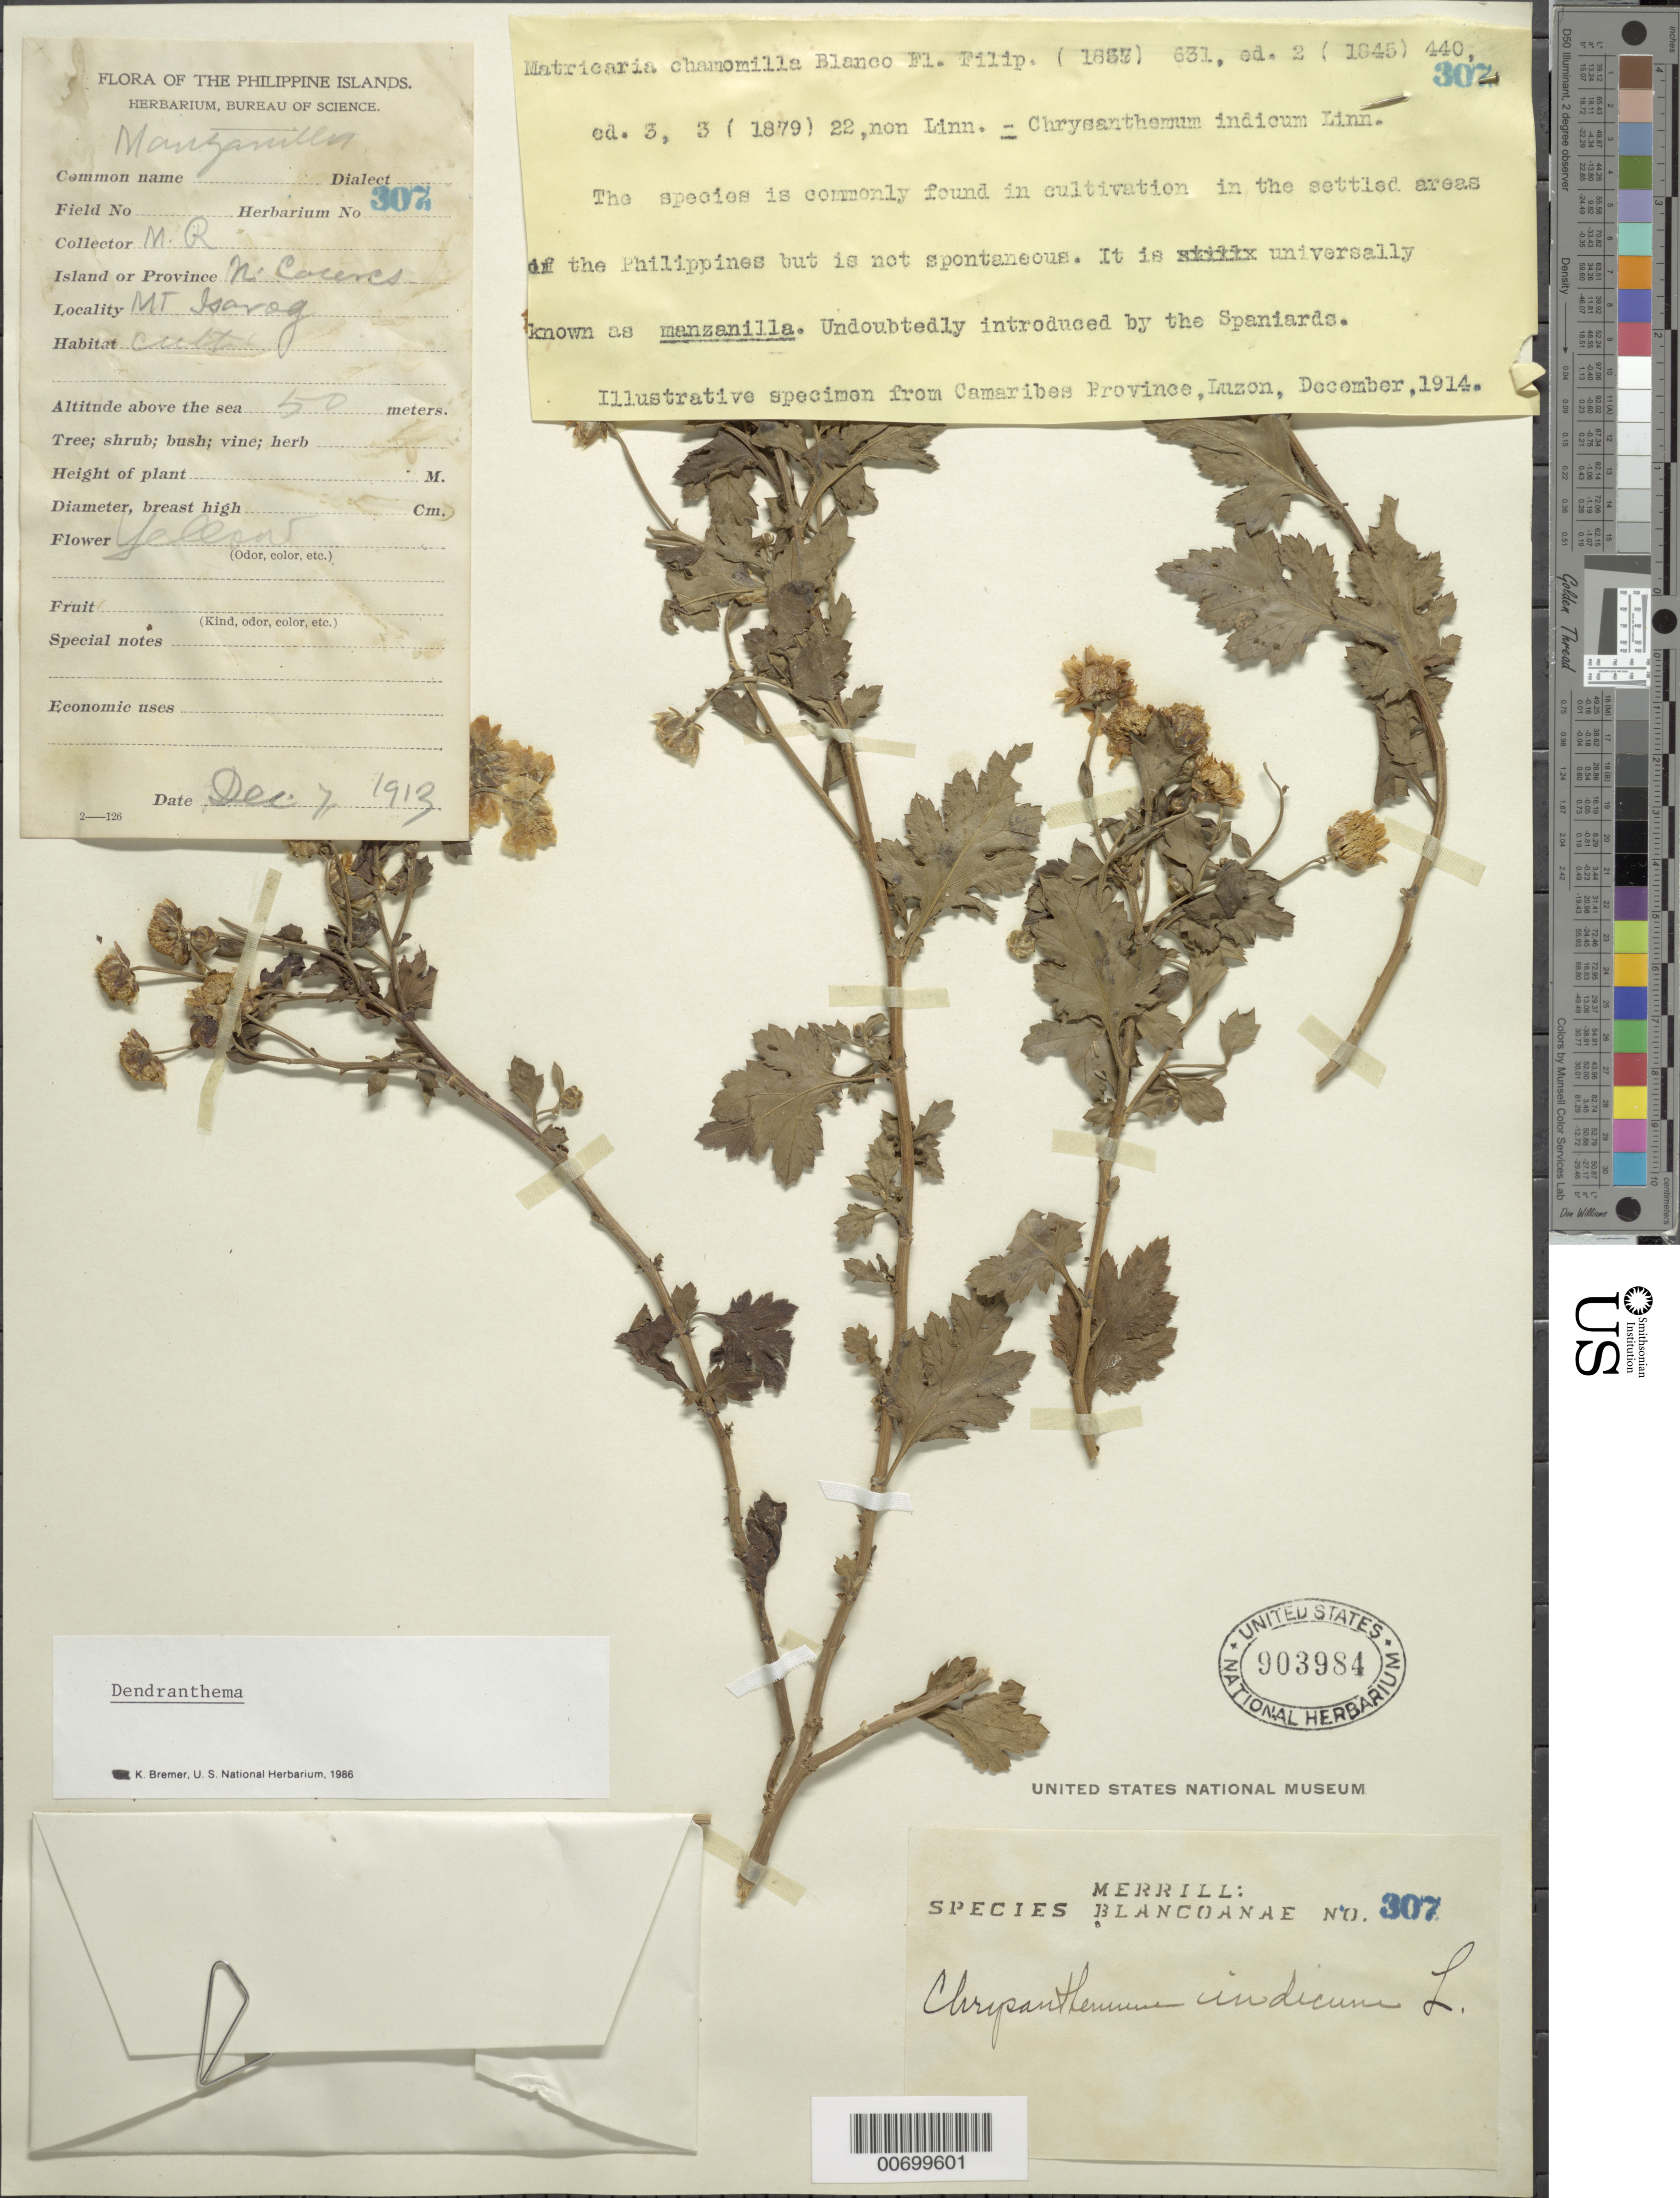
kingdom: Plantae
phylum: Tracheophyta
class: Magnoliopsida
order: Asterales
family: Asteraceae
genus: Dendranthema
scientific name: Dendranthema indicum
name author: (L.) Des Moul.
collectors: R. Merrill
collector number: Sp. Blancoan. 0307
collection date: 1913-12-07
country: Philippines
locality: Island or Province N. Cuencas, Mt. Isarog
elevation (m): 50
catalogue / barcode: US 903984